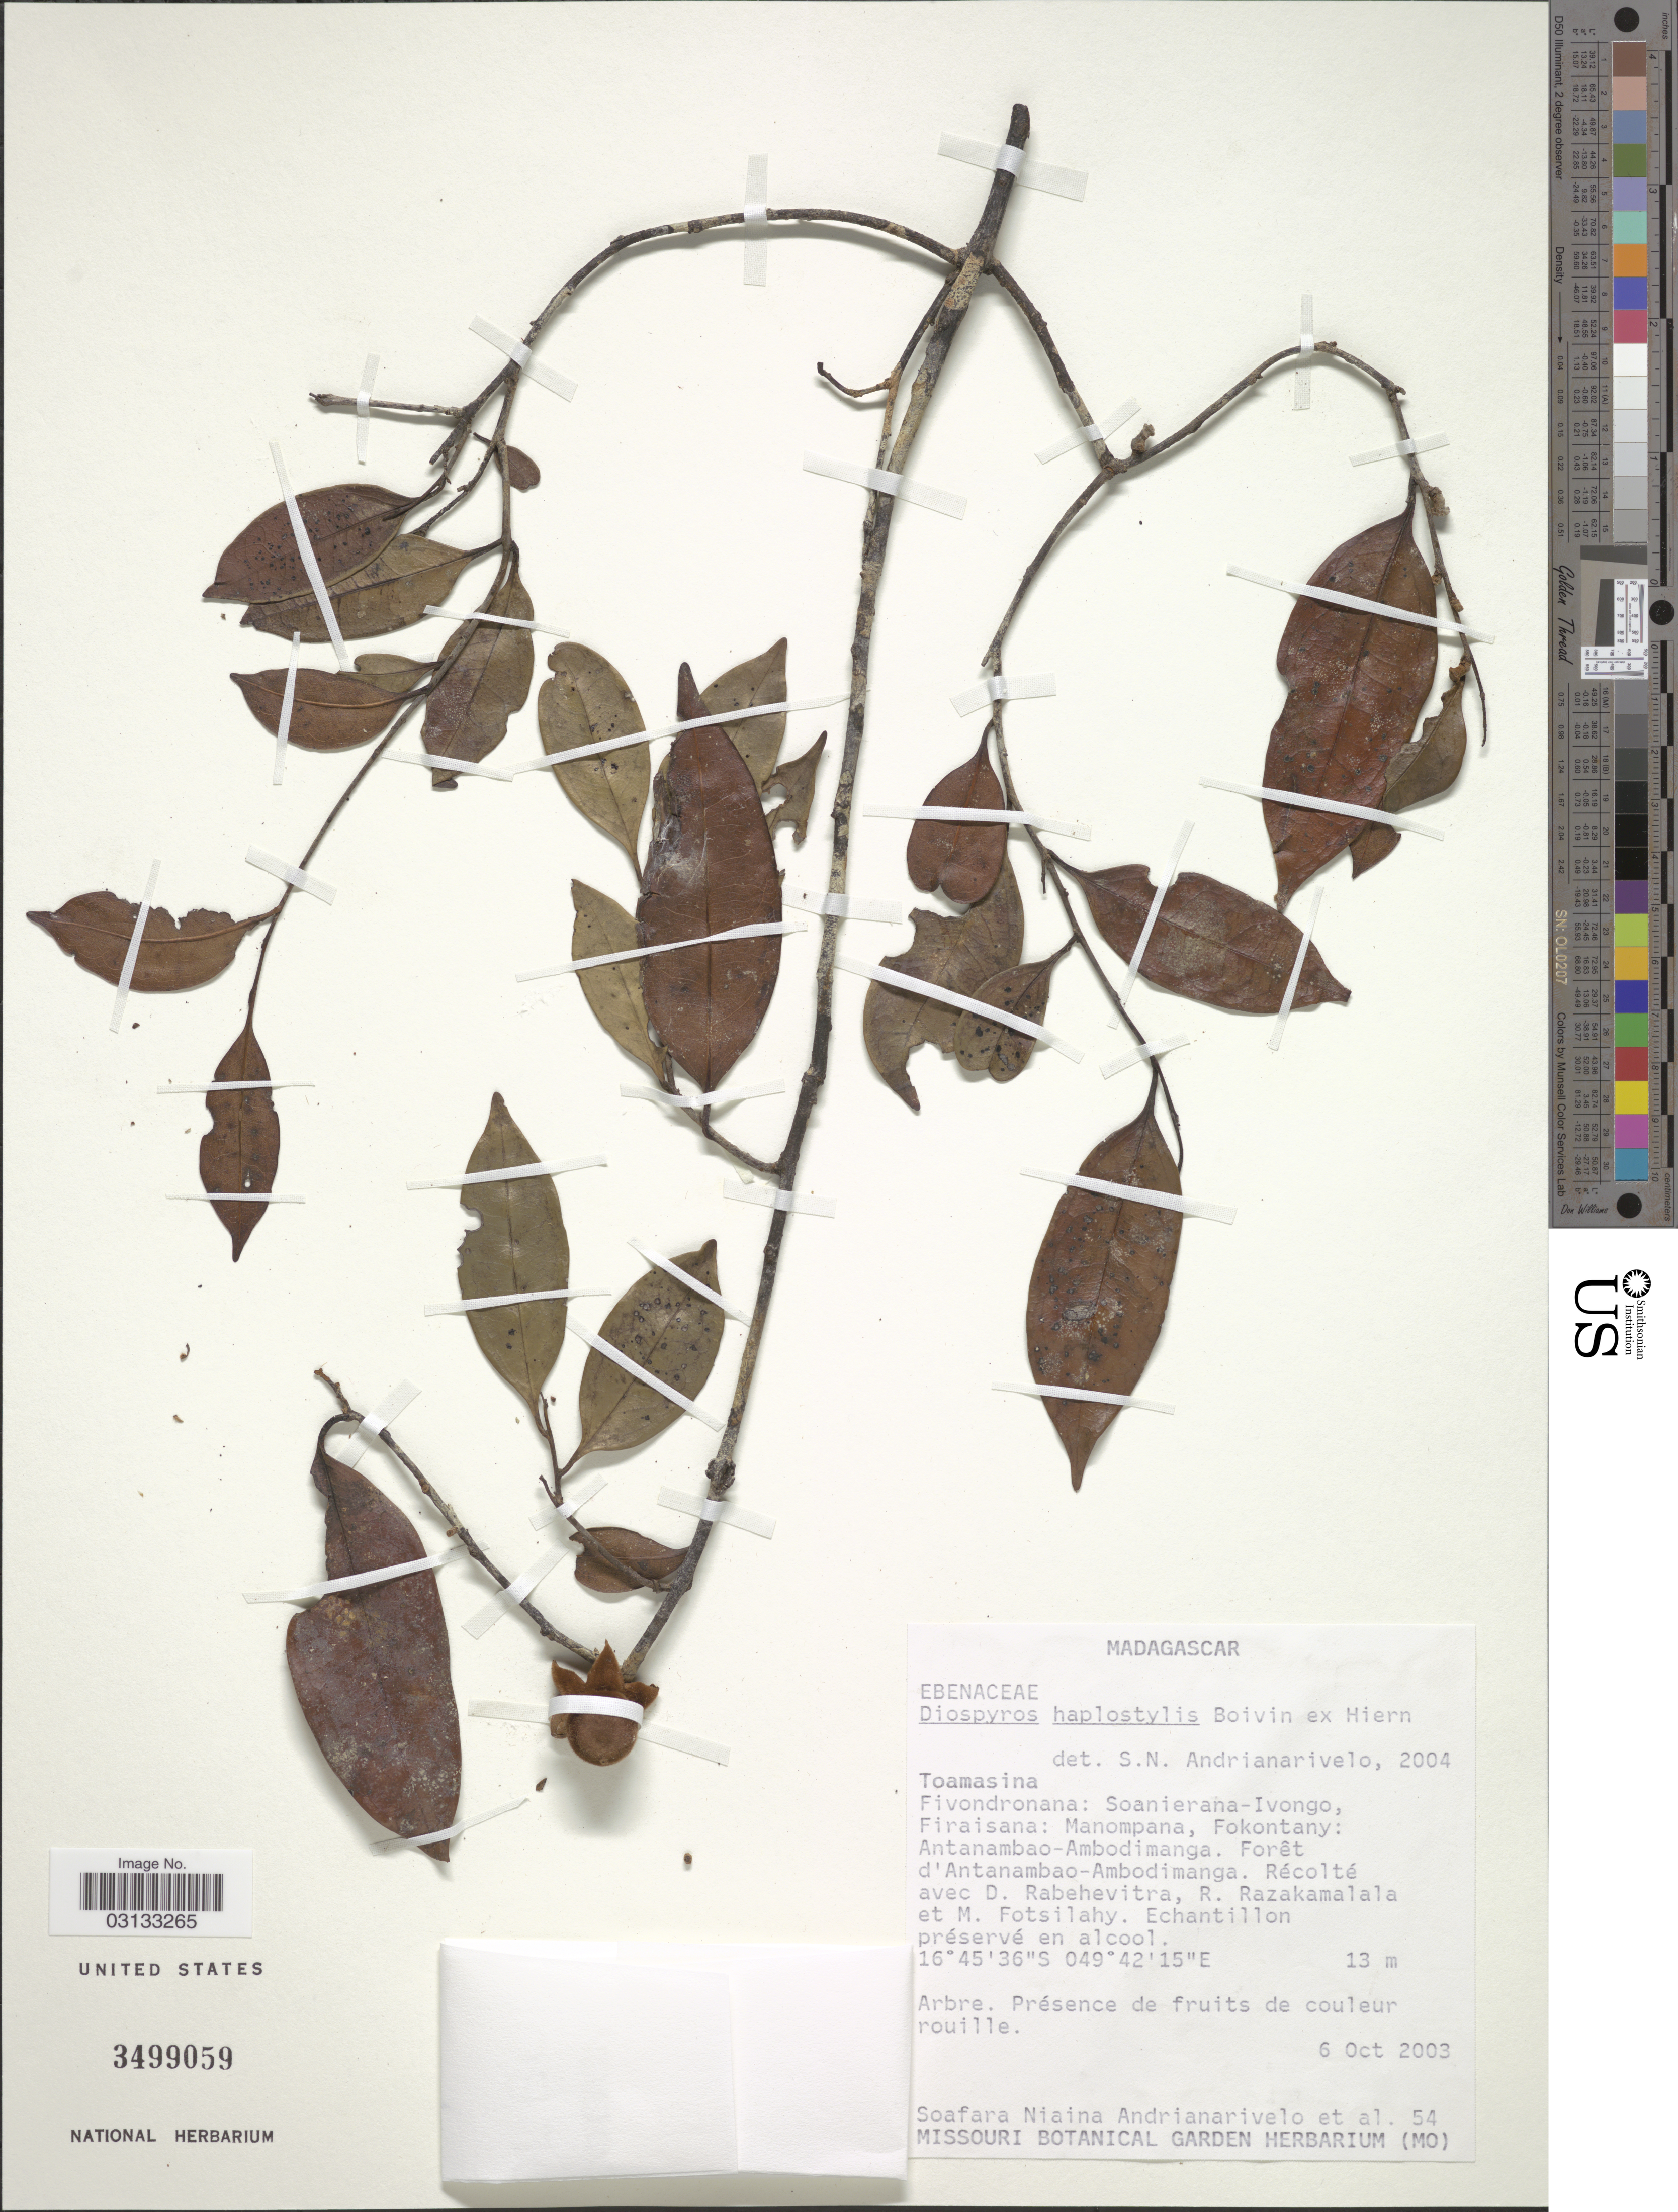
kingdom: Plantae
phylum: Tracheophyta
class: Magnoliopsida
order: Ericales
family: Ebenaceae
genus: Diospyros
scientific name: Diospyros haplostylis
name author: Boivin ex Hiern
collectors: S. Andrianarivelo, D. Rabehevitra, R. Razakamalala & M. Fotsilahy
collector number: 54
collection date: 2003-10-06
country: Madagascar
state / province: Analanjirofo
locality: Fivondronana: Soanierana-Ivongo, Firaisana: Manompana, Fokontany: Antanambao-Ambodimanga.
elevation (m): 13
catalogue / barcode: US 3499059